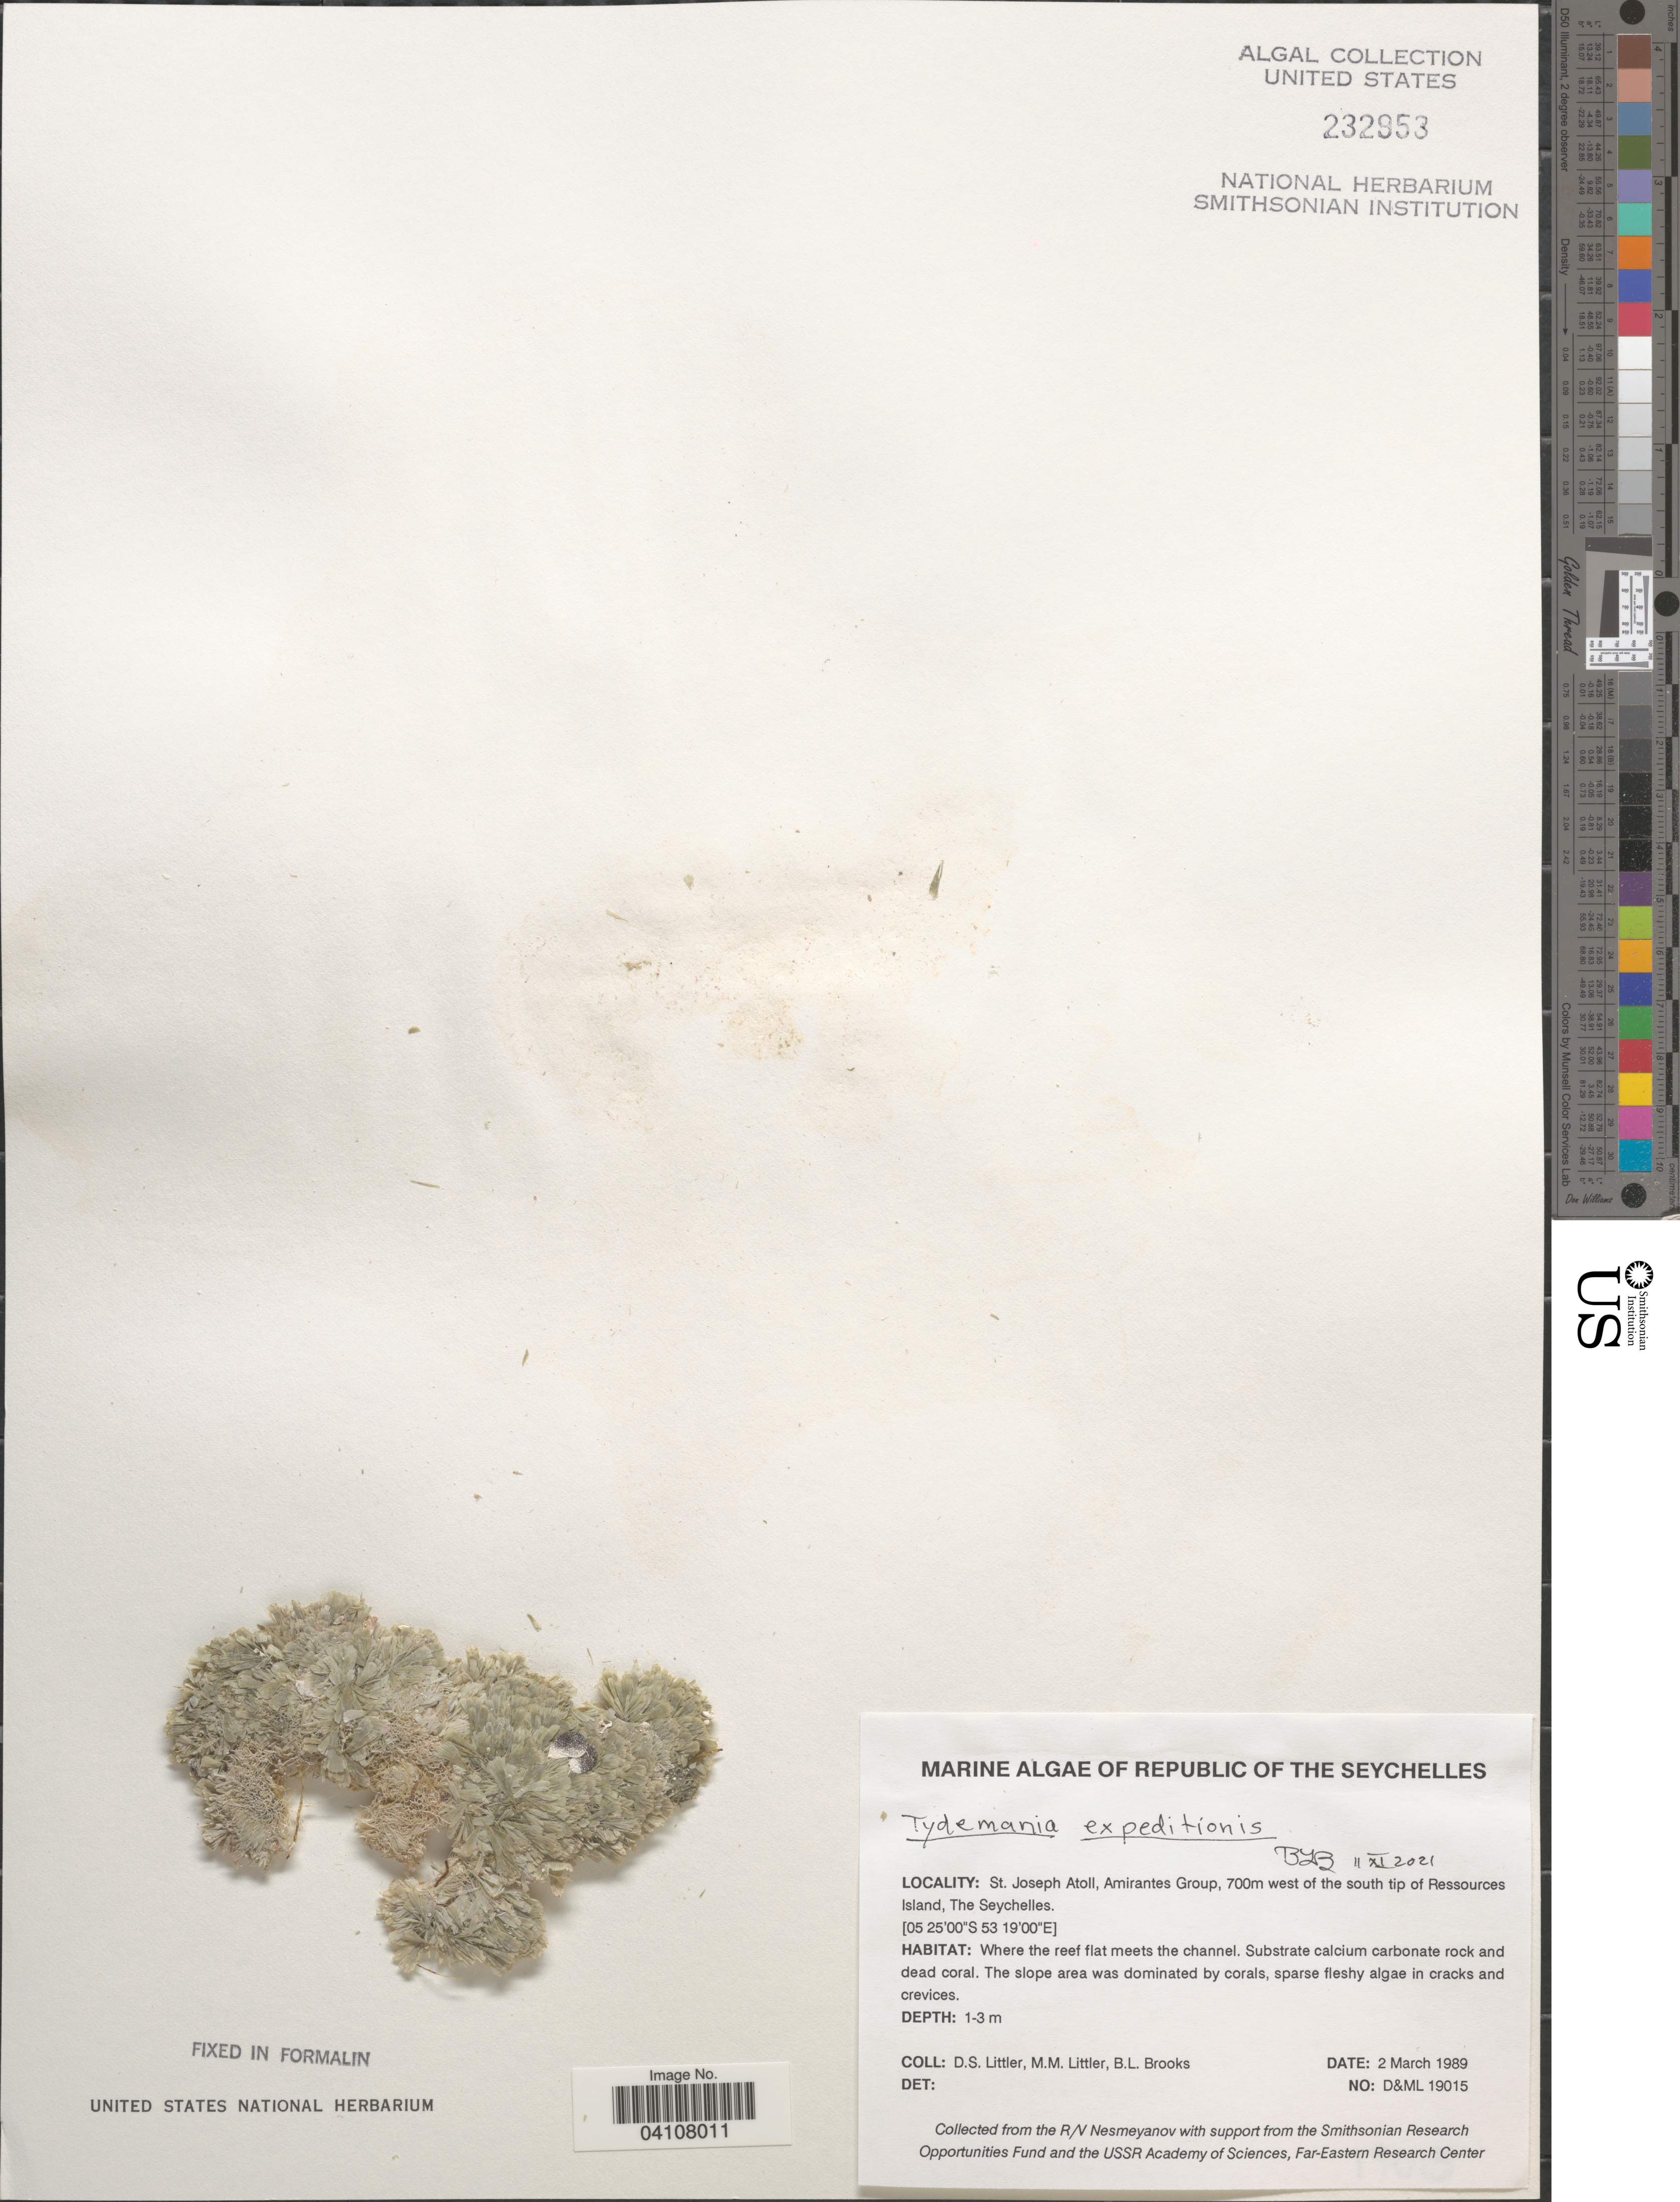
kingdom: Plantae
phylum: Chlorophyta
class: Ulvophyceae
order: Bryopsidales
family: Udoteaceae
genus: Tydemania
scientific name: Tydemania expeditionis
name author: Weber Bosse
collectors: D. S. Littler & B. Brooks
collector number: D&ML19015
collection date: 1989-03-02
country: Seychelles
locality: Republic of the Seychelles. St. Joseph Atoll, Amirantes Group. 700m west of the south tip of Ressources Island.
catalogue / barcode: US 232953